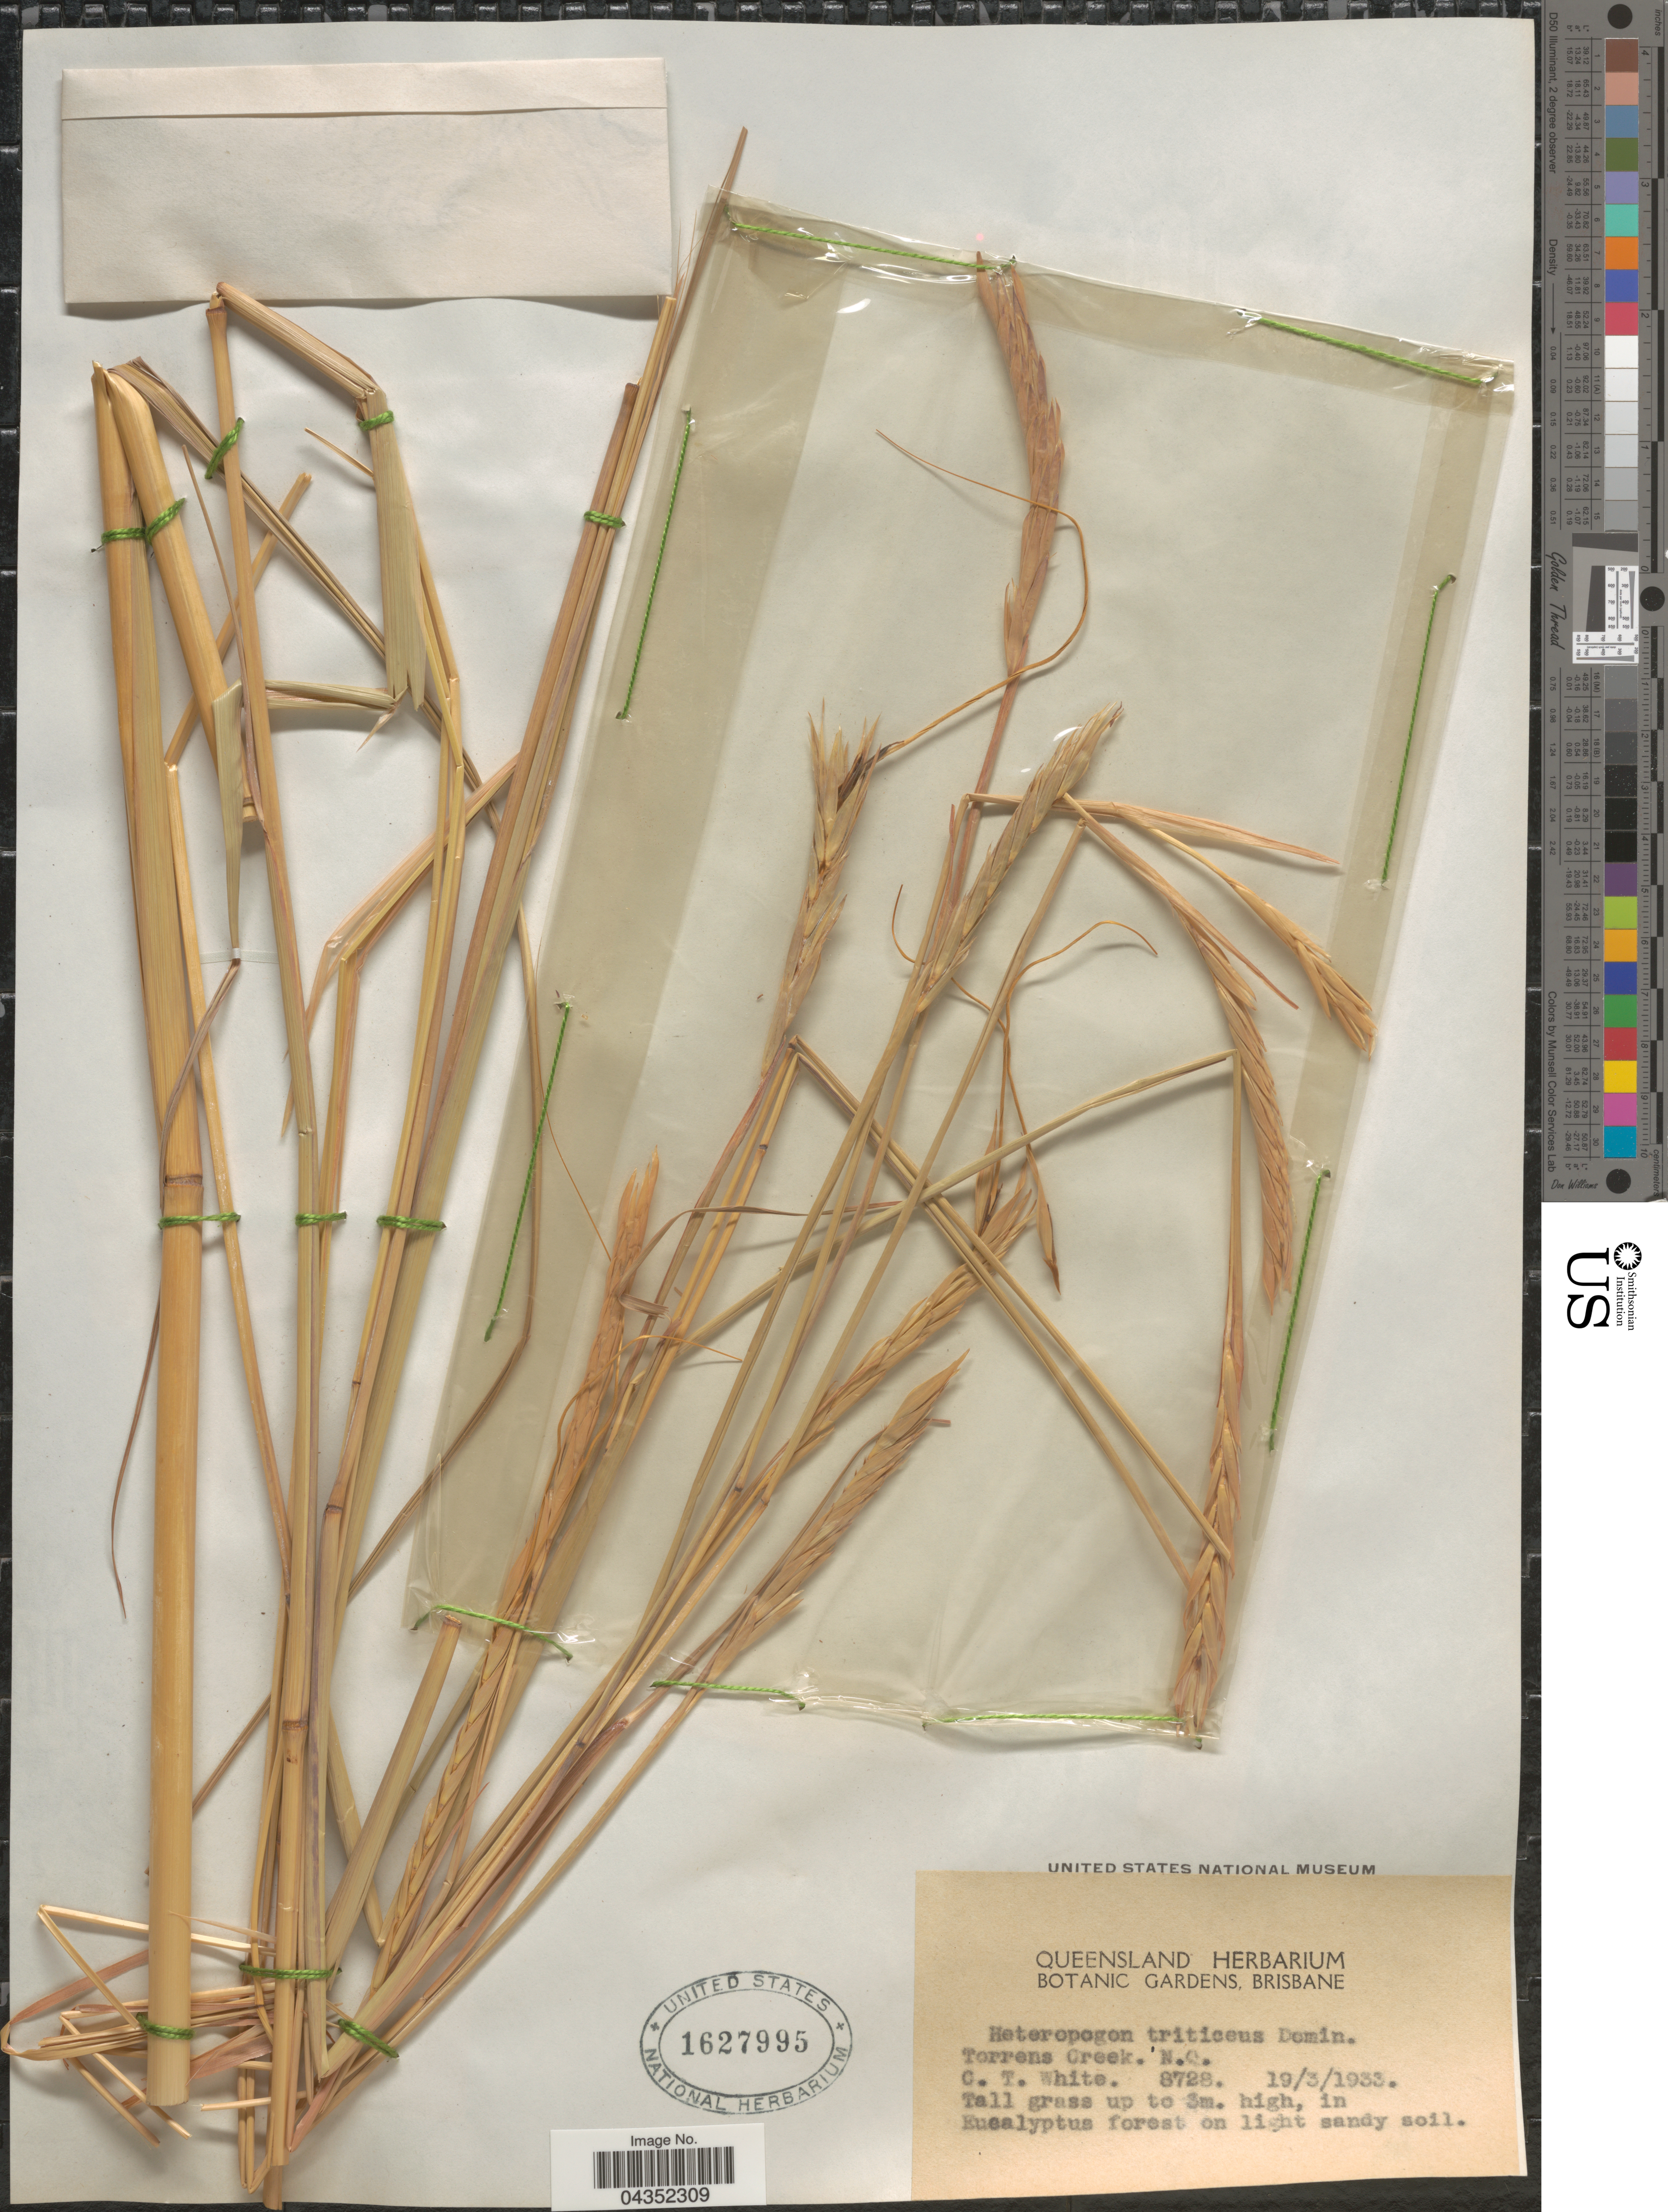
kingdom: Plantae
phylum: Tracheophyta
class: Liliopsida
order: Poales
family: Poaceae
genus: Heteropogon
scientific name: Heteropogon triticeus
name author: (R. Br.) Stapf ex Craib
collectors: C. T. White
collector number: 8728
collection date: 1933-03-19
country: Australia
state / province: Queensland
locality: Torrens Creek. N.Q.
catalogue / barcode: US 1627995